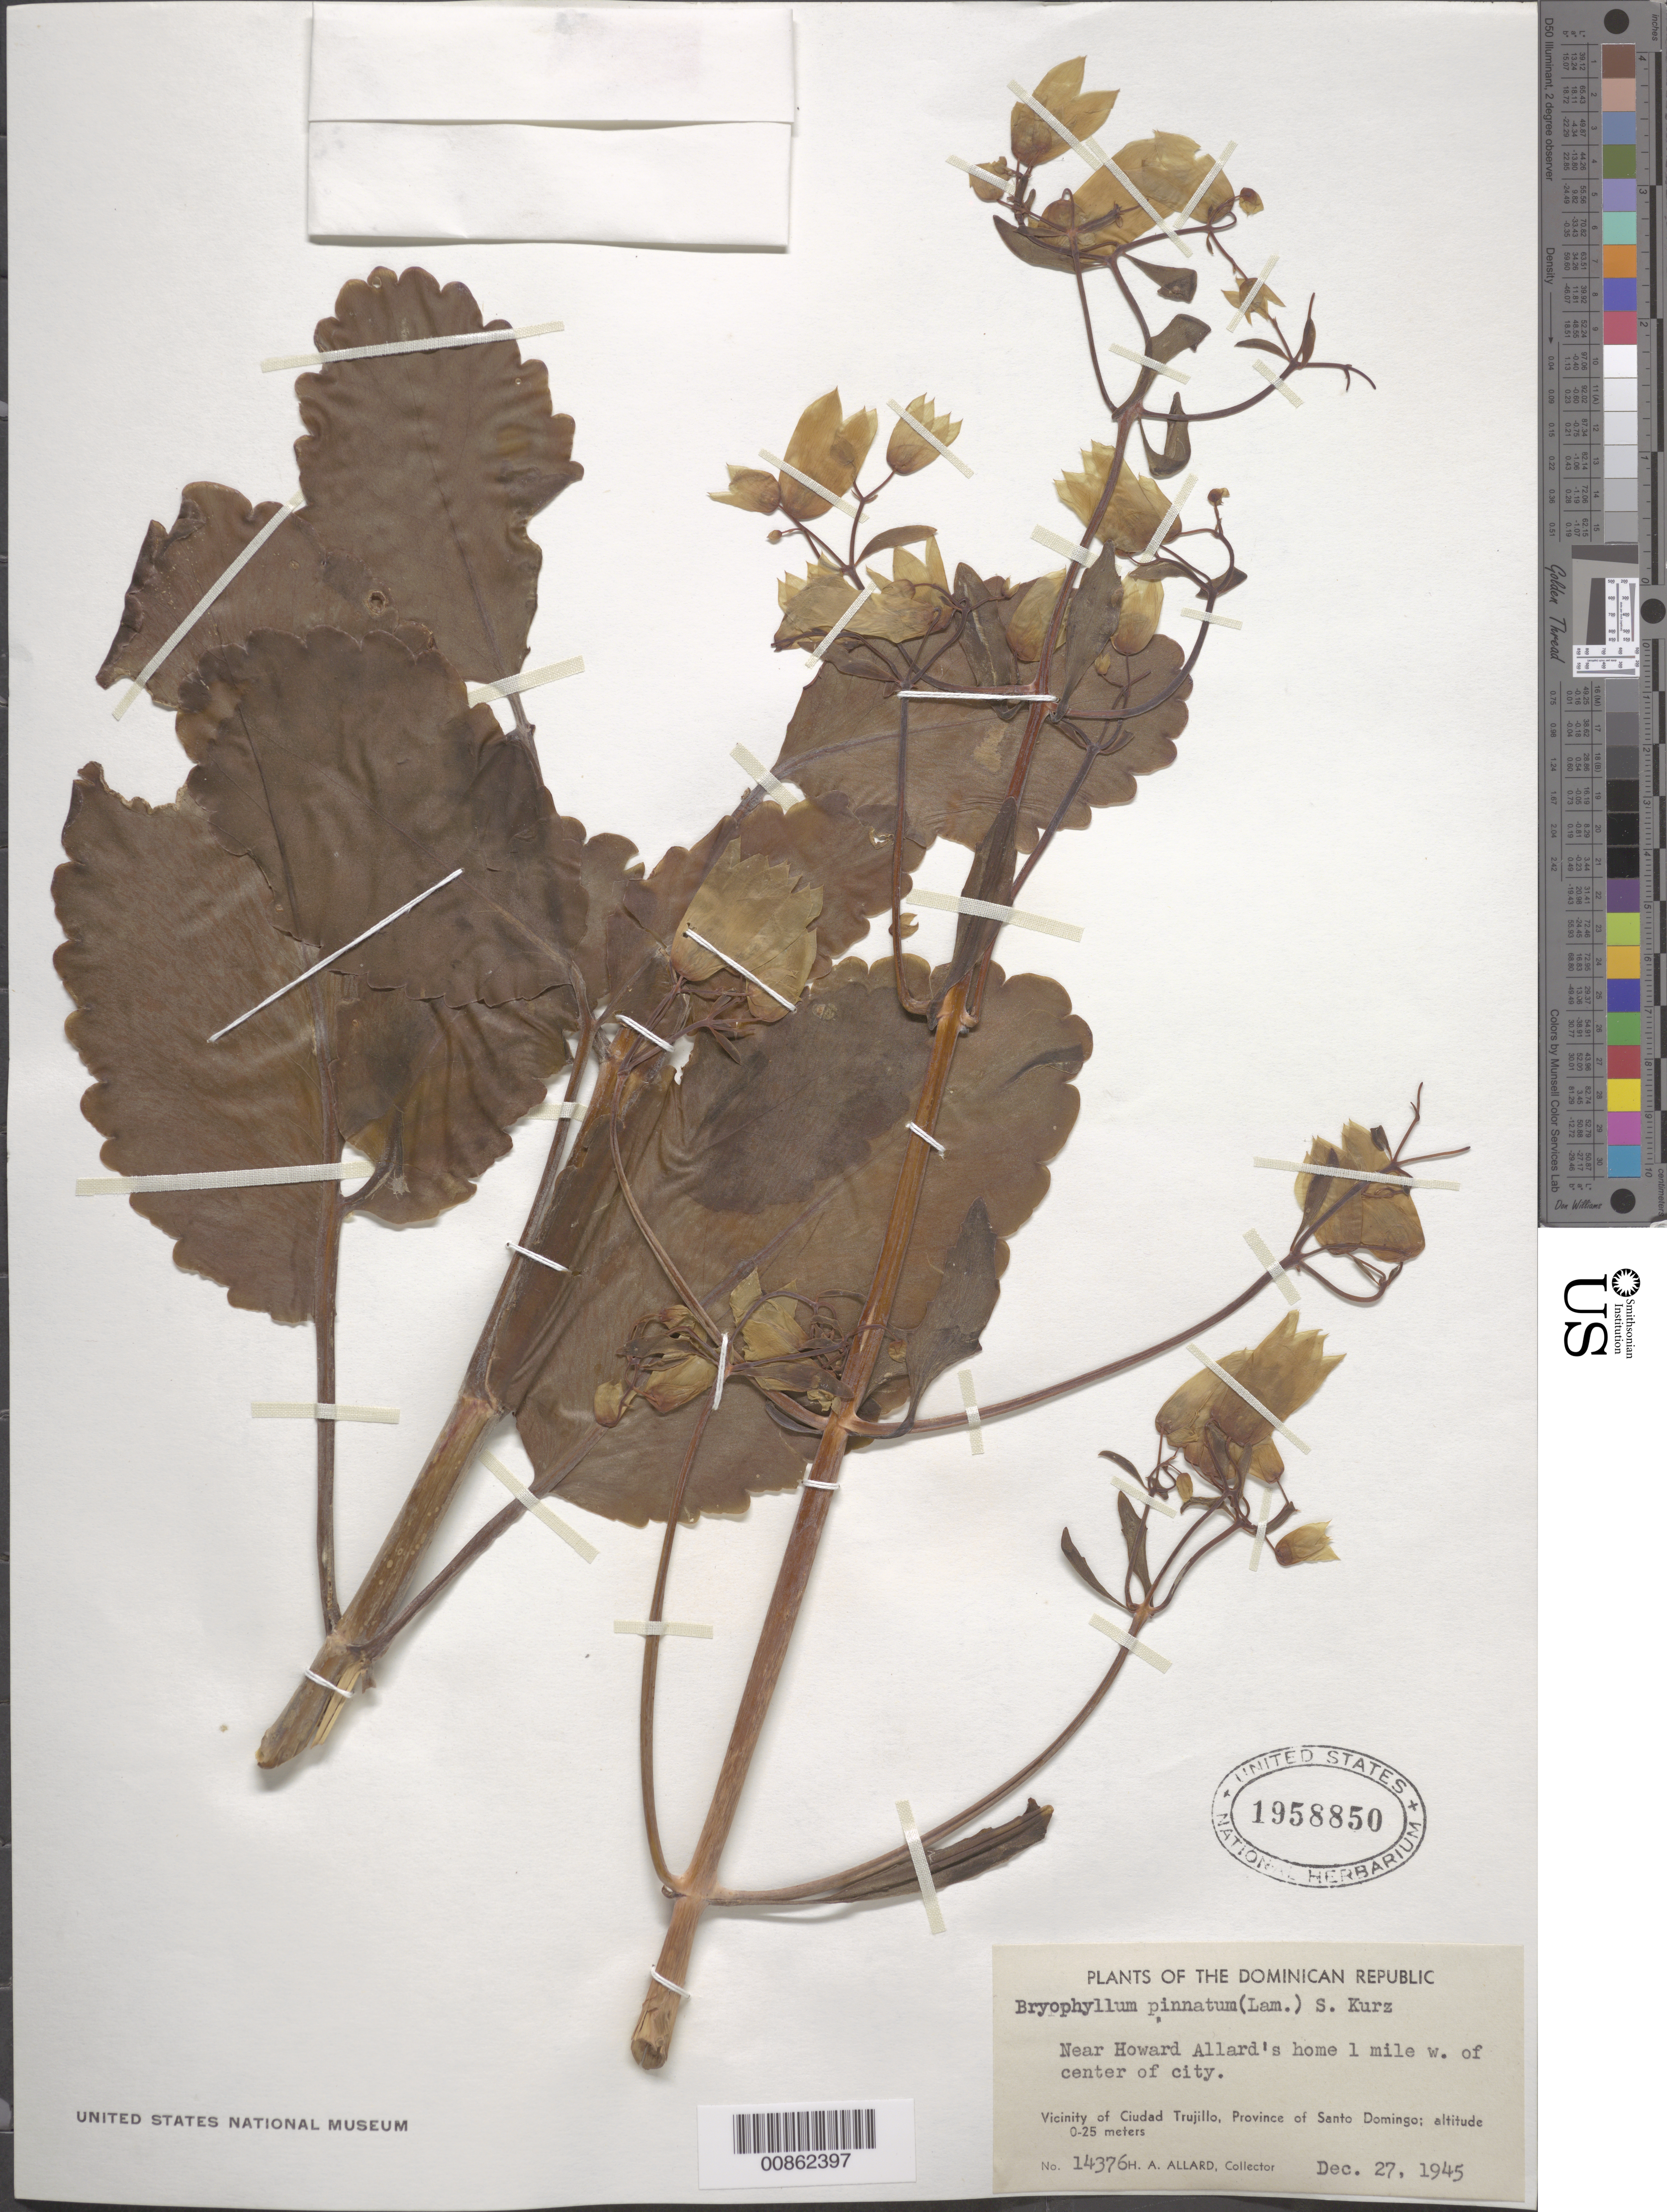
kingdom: Plantae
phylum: Tracheophyta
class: Magnoliopsida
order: Saxifragales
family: Crassulaceae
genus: Kalanchoe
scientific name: Kalanchoe pinnata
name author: (Lam.) Pers.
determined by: Strong, Mark T., (BOT), Smithsonian Institution - National Museum of Natural History (UNITED STATES)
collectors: H. A. Allard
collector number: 14376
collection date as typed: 27 Dec 1945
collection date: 1945-12-27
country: Dominican Republic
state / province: Distrito Nacional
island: Hispaniola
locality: Vicinity of Ciudad Trujillo, Province of Santo Domingo (obsolete). Near Howard Allard's home, 1 mi. W of center of city.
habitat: near home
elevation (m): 0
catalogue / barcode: US 1958850